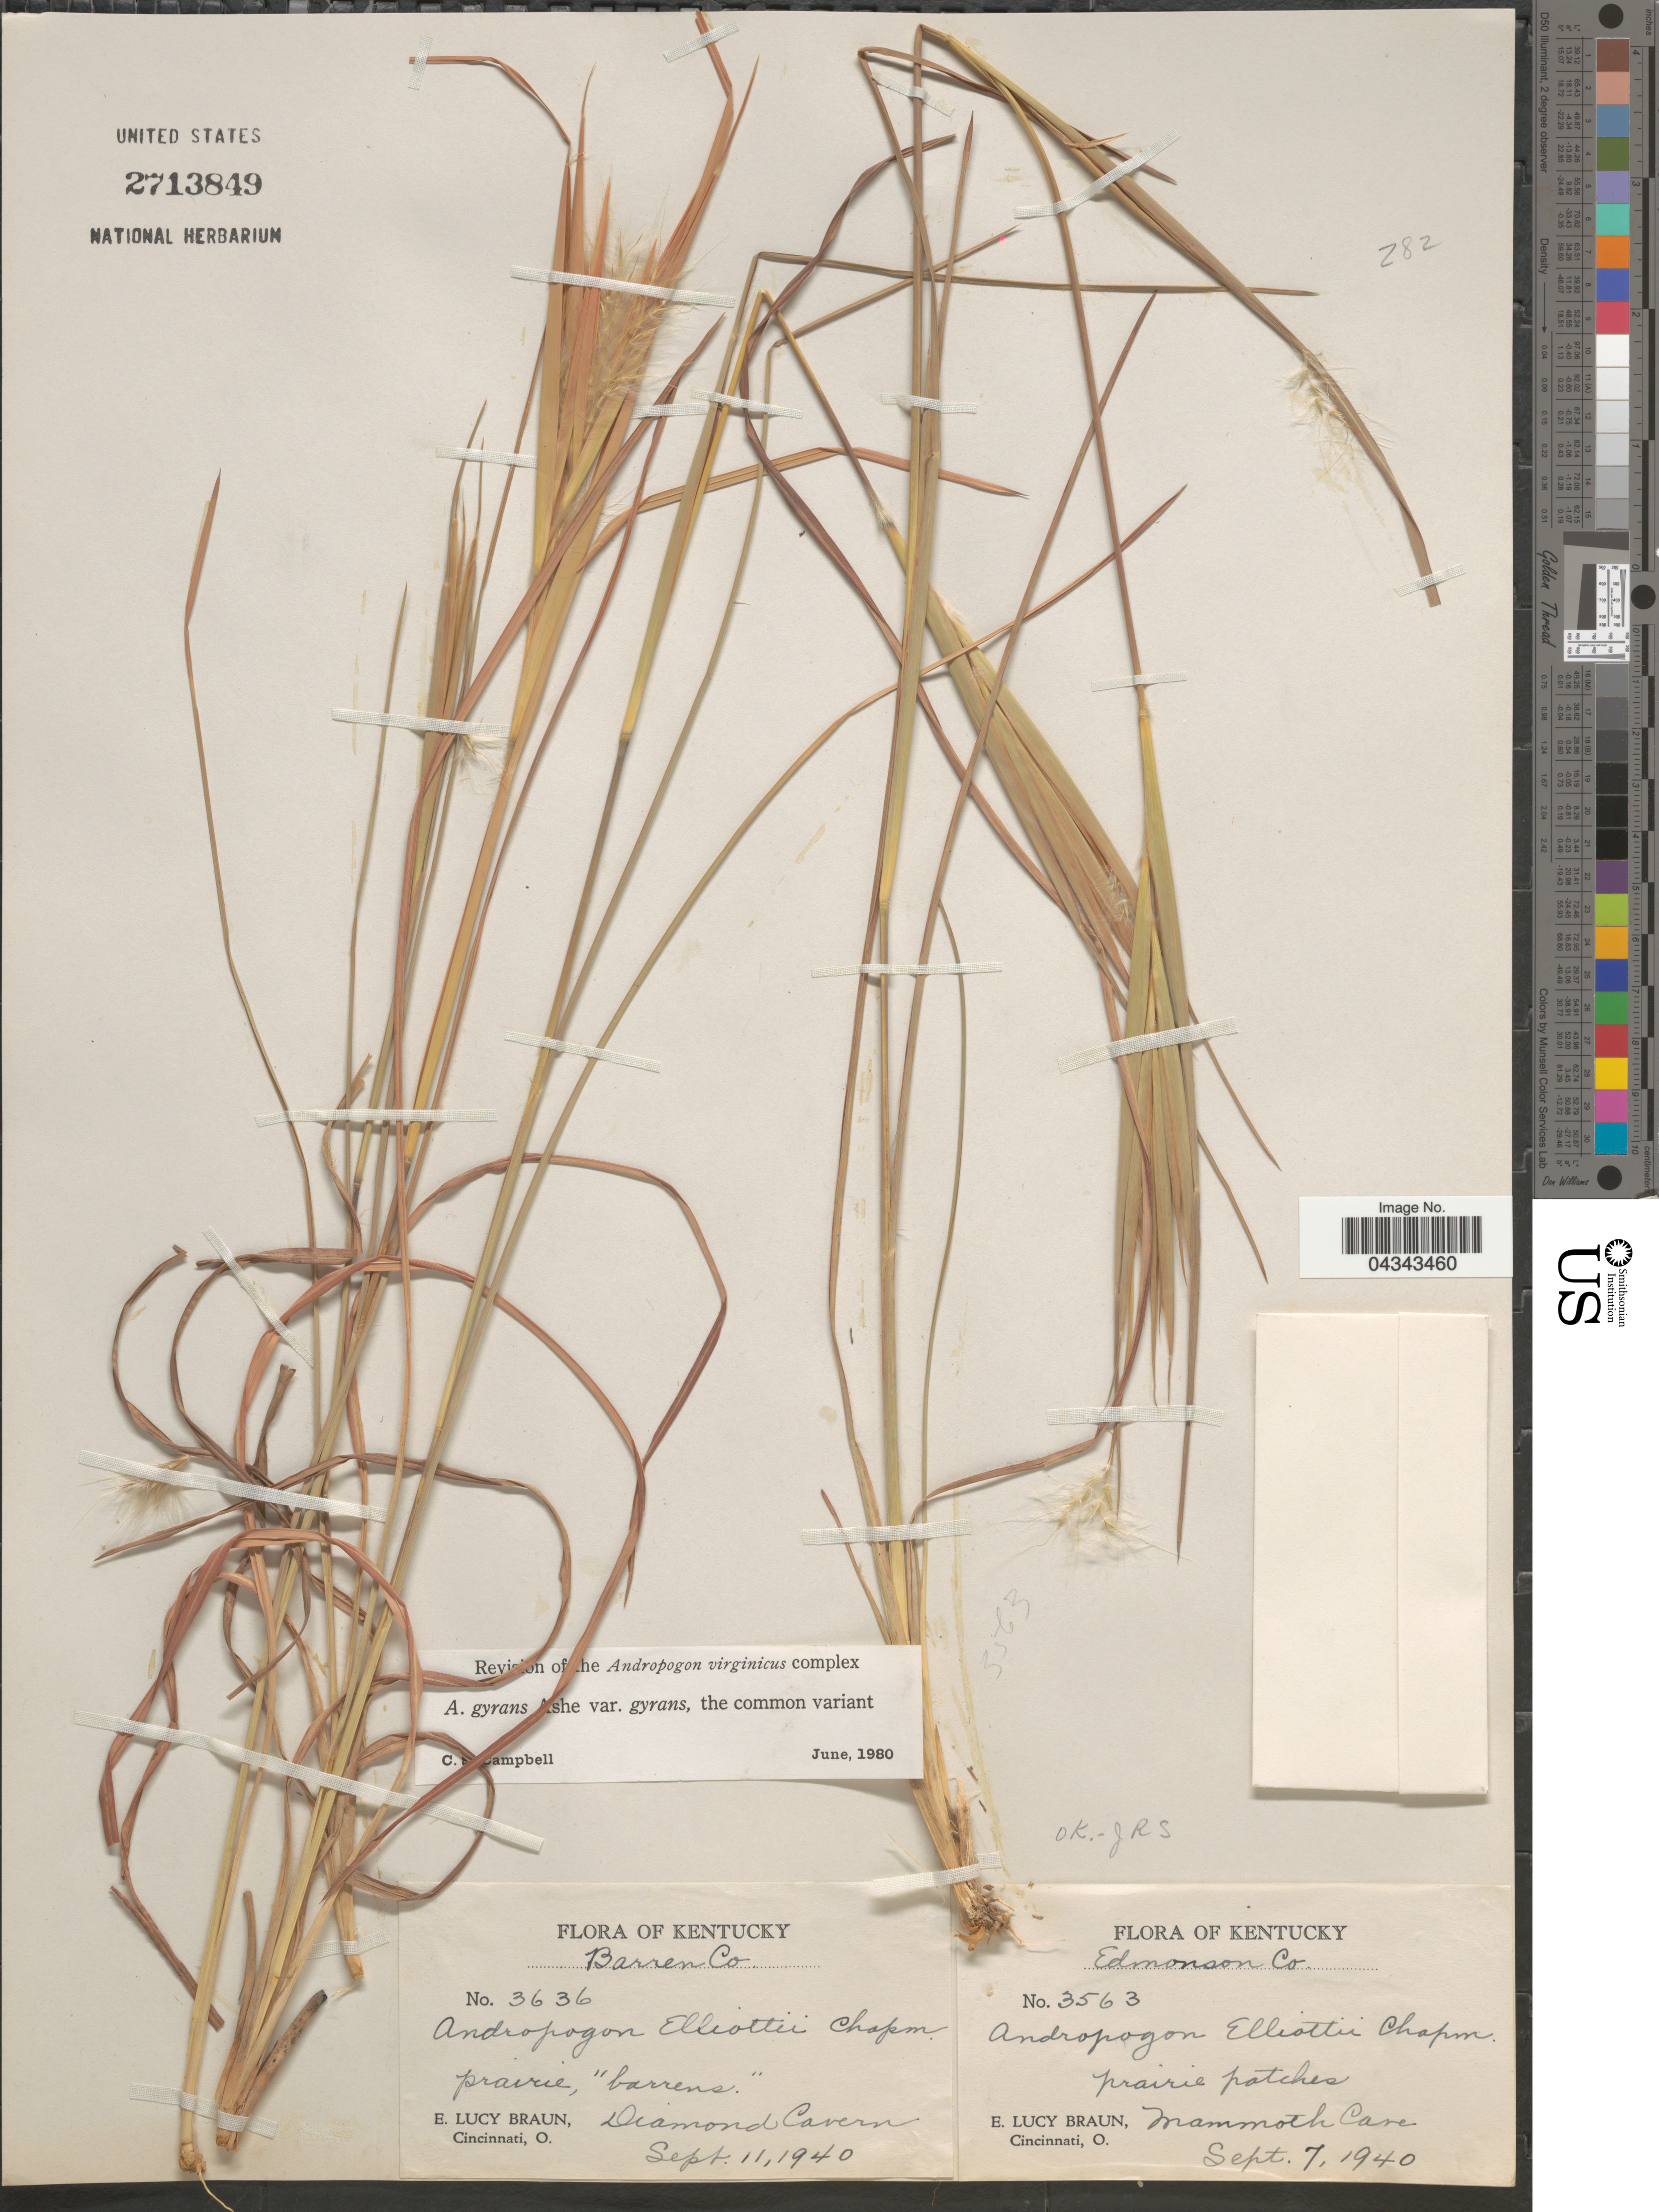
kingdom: Plantae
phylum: Tracheophyta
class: Liliopsida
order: Poales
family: Poaceae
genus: Andropogon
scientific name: Andropogon gyrans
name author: Ashe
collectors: E. L. Braun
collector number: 3636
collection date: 1940-09-11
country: United States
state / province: Kentucky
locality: Barren Co. Diamond Cavern.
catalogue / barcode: US 2713849